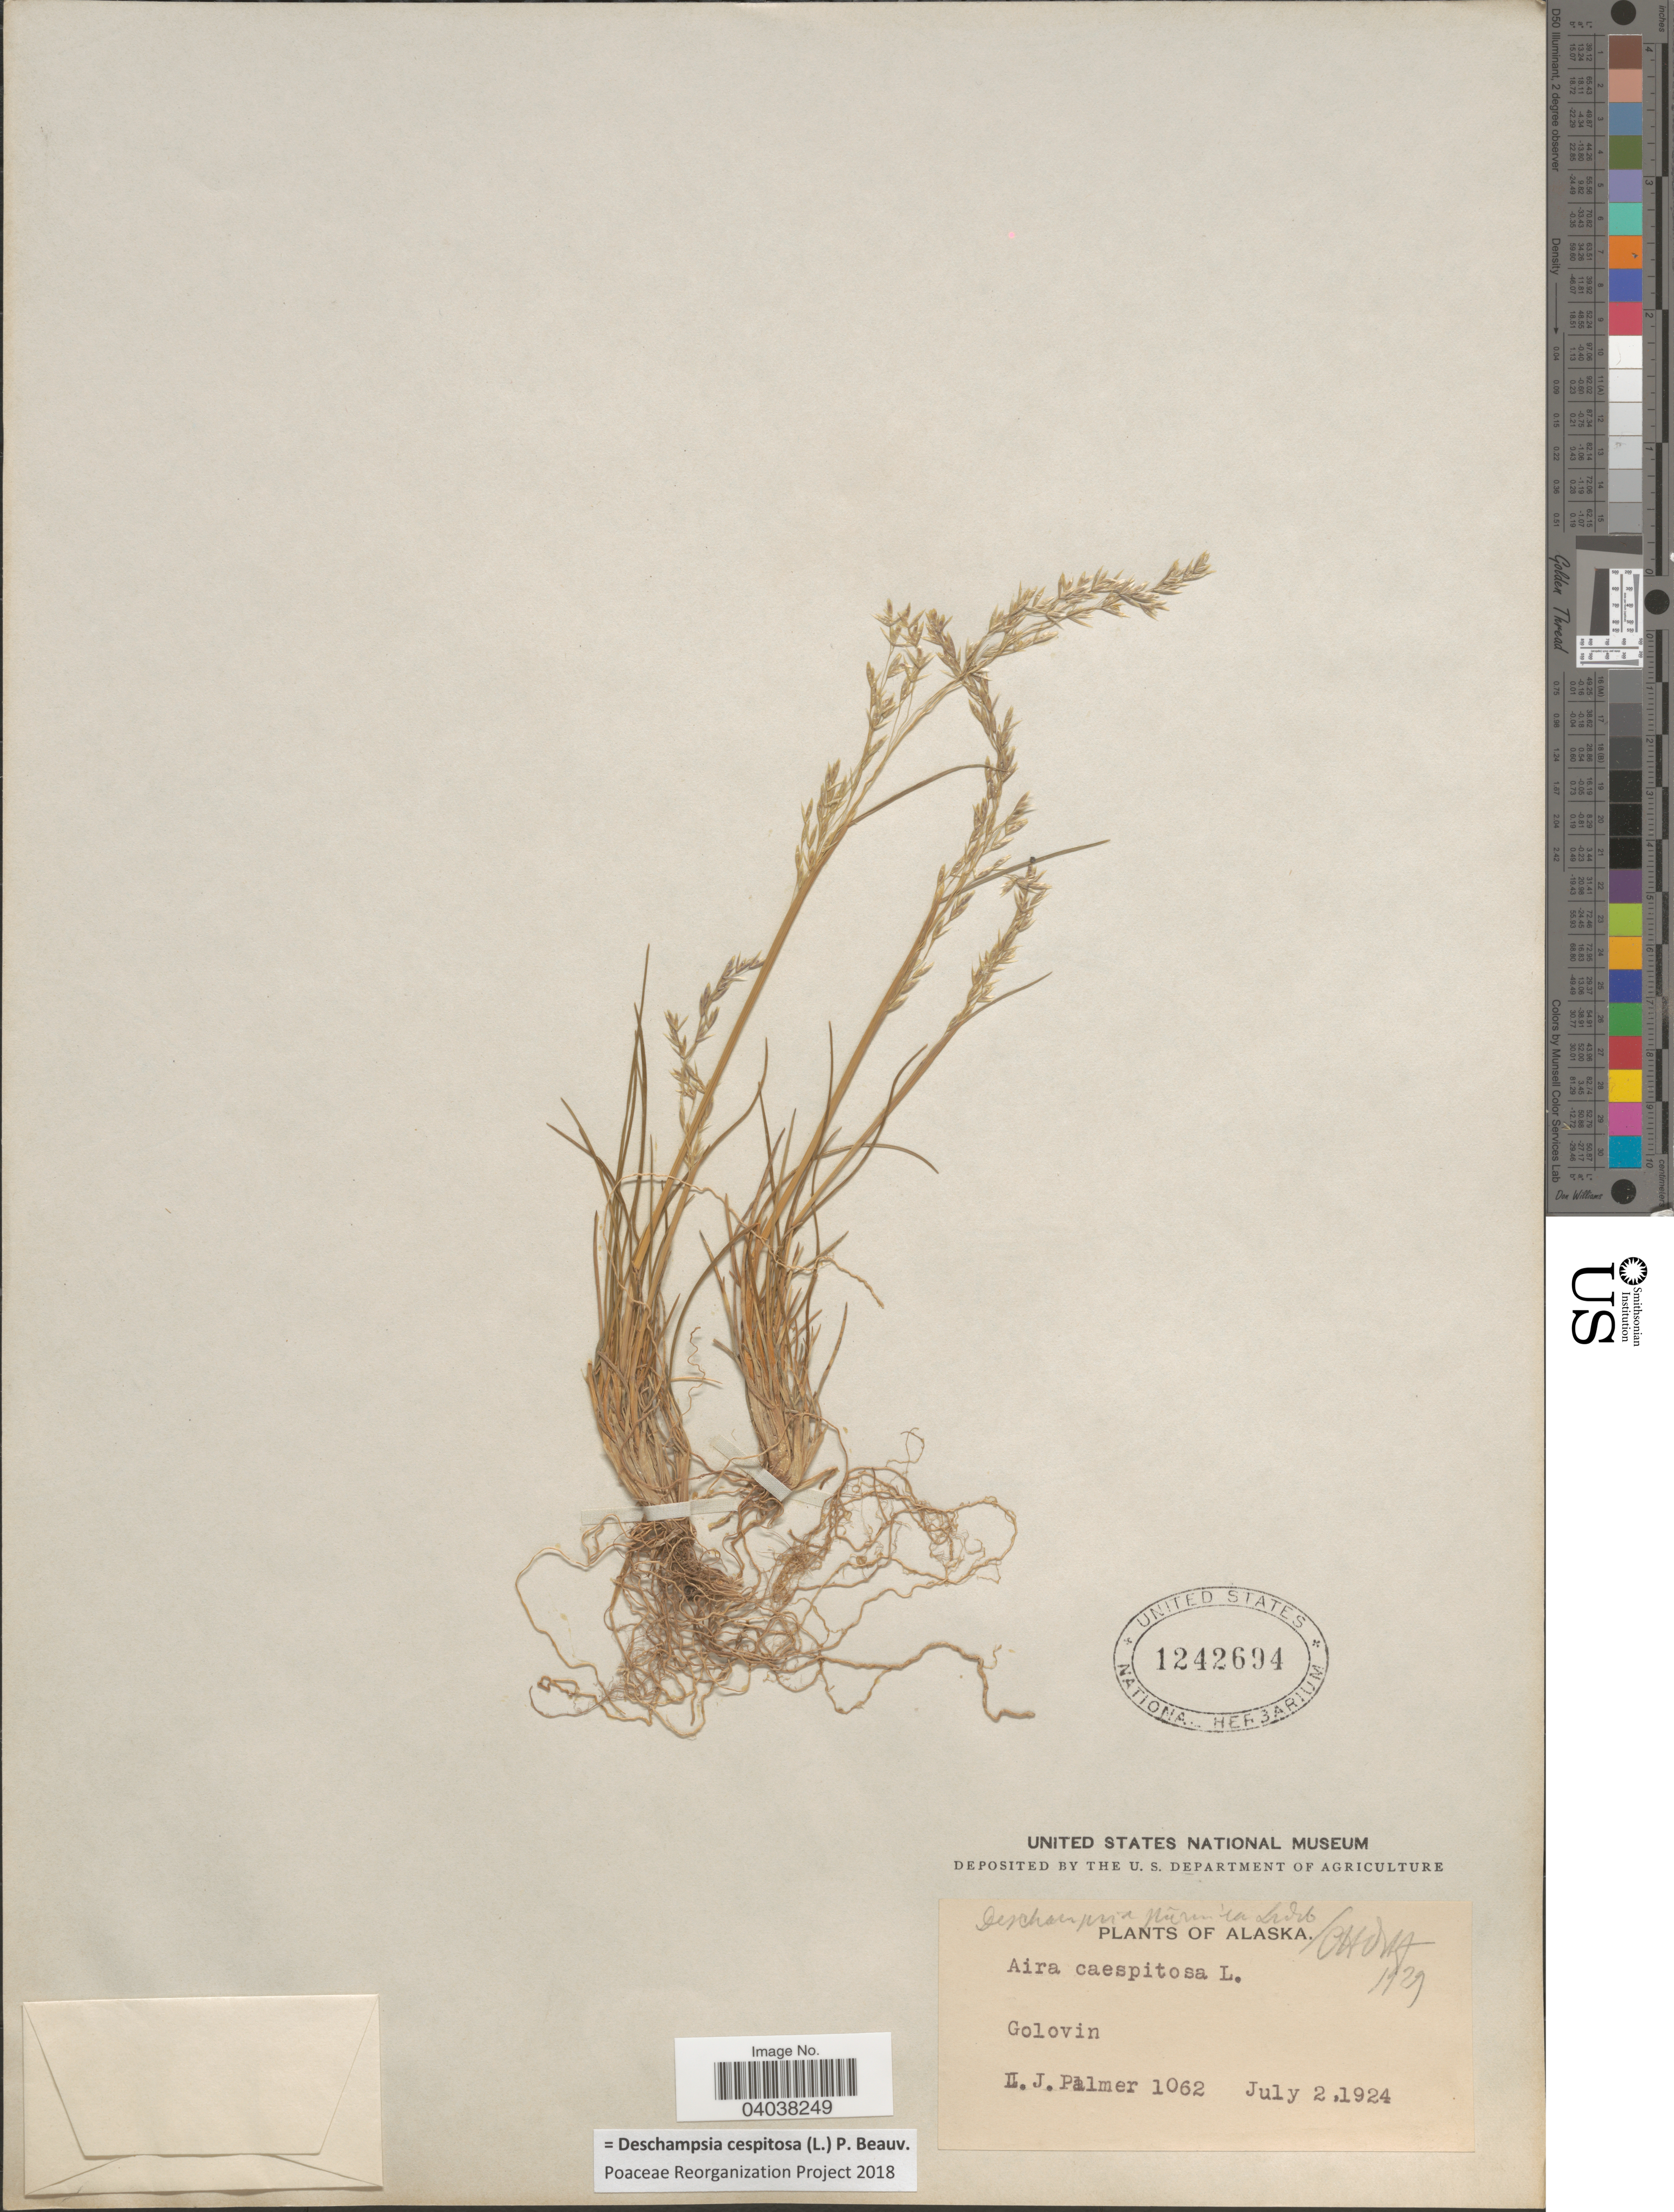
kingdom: Plantae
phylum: Tracheophyta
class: Liliopsida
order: Poales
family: Poaceae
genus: Deschampsia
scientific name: Deschampsia cespitosa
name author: (L.) P. Beauv.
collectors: L. J. Palmer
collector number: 1062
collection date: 1924-07-02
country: United States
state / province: Alaska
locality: Golovin.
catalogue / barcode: US 1242694